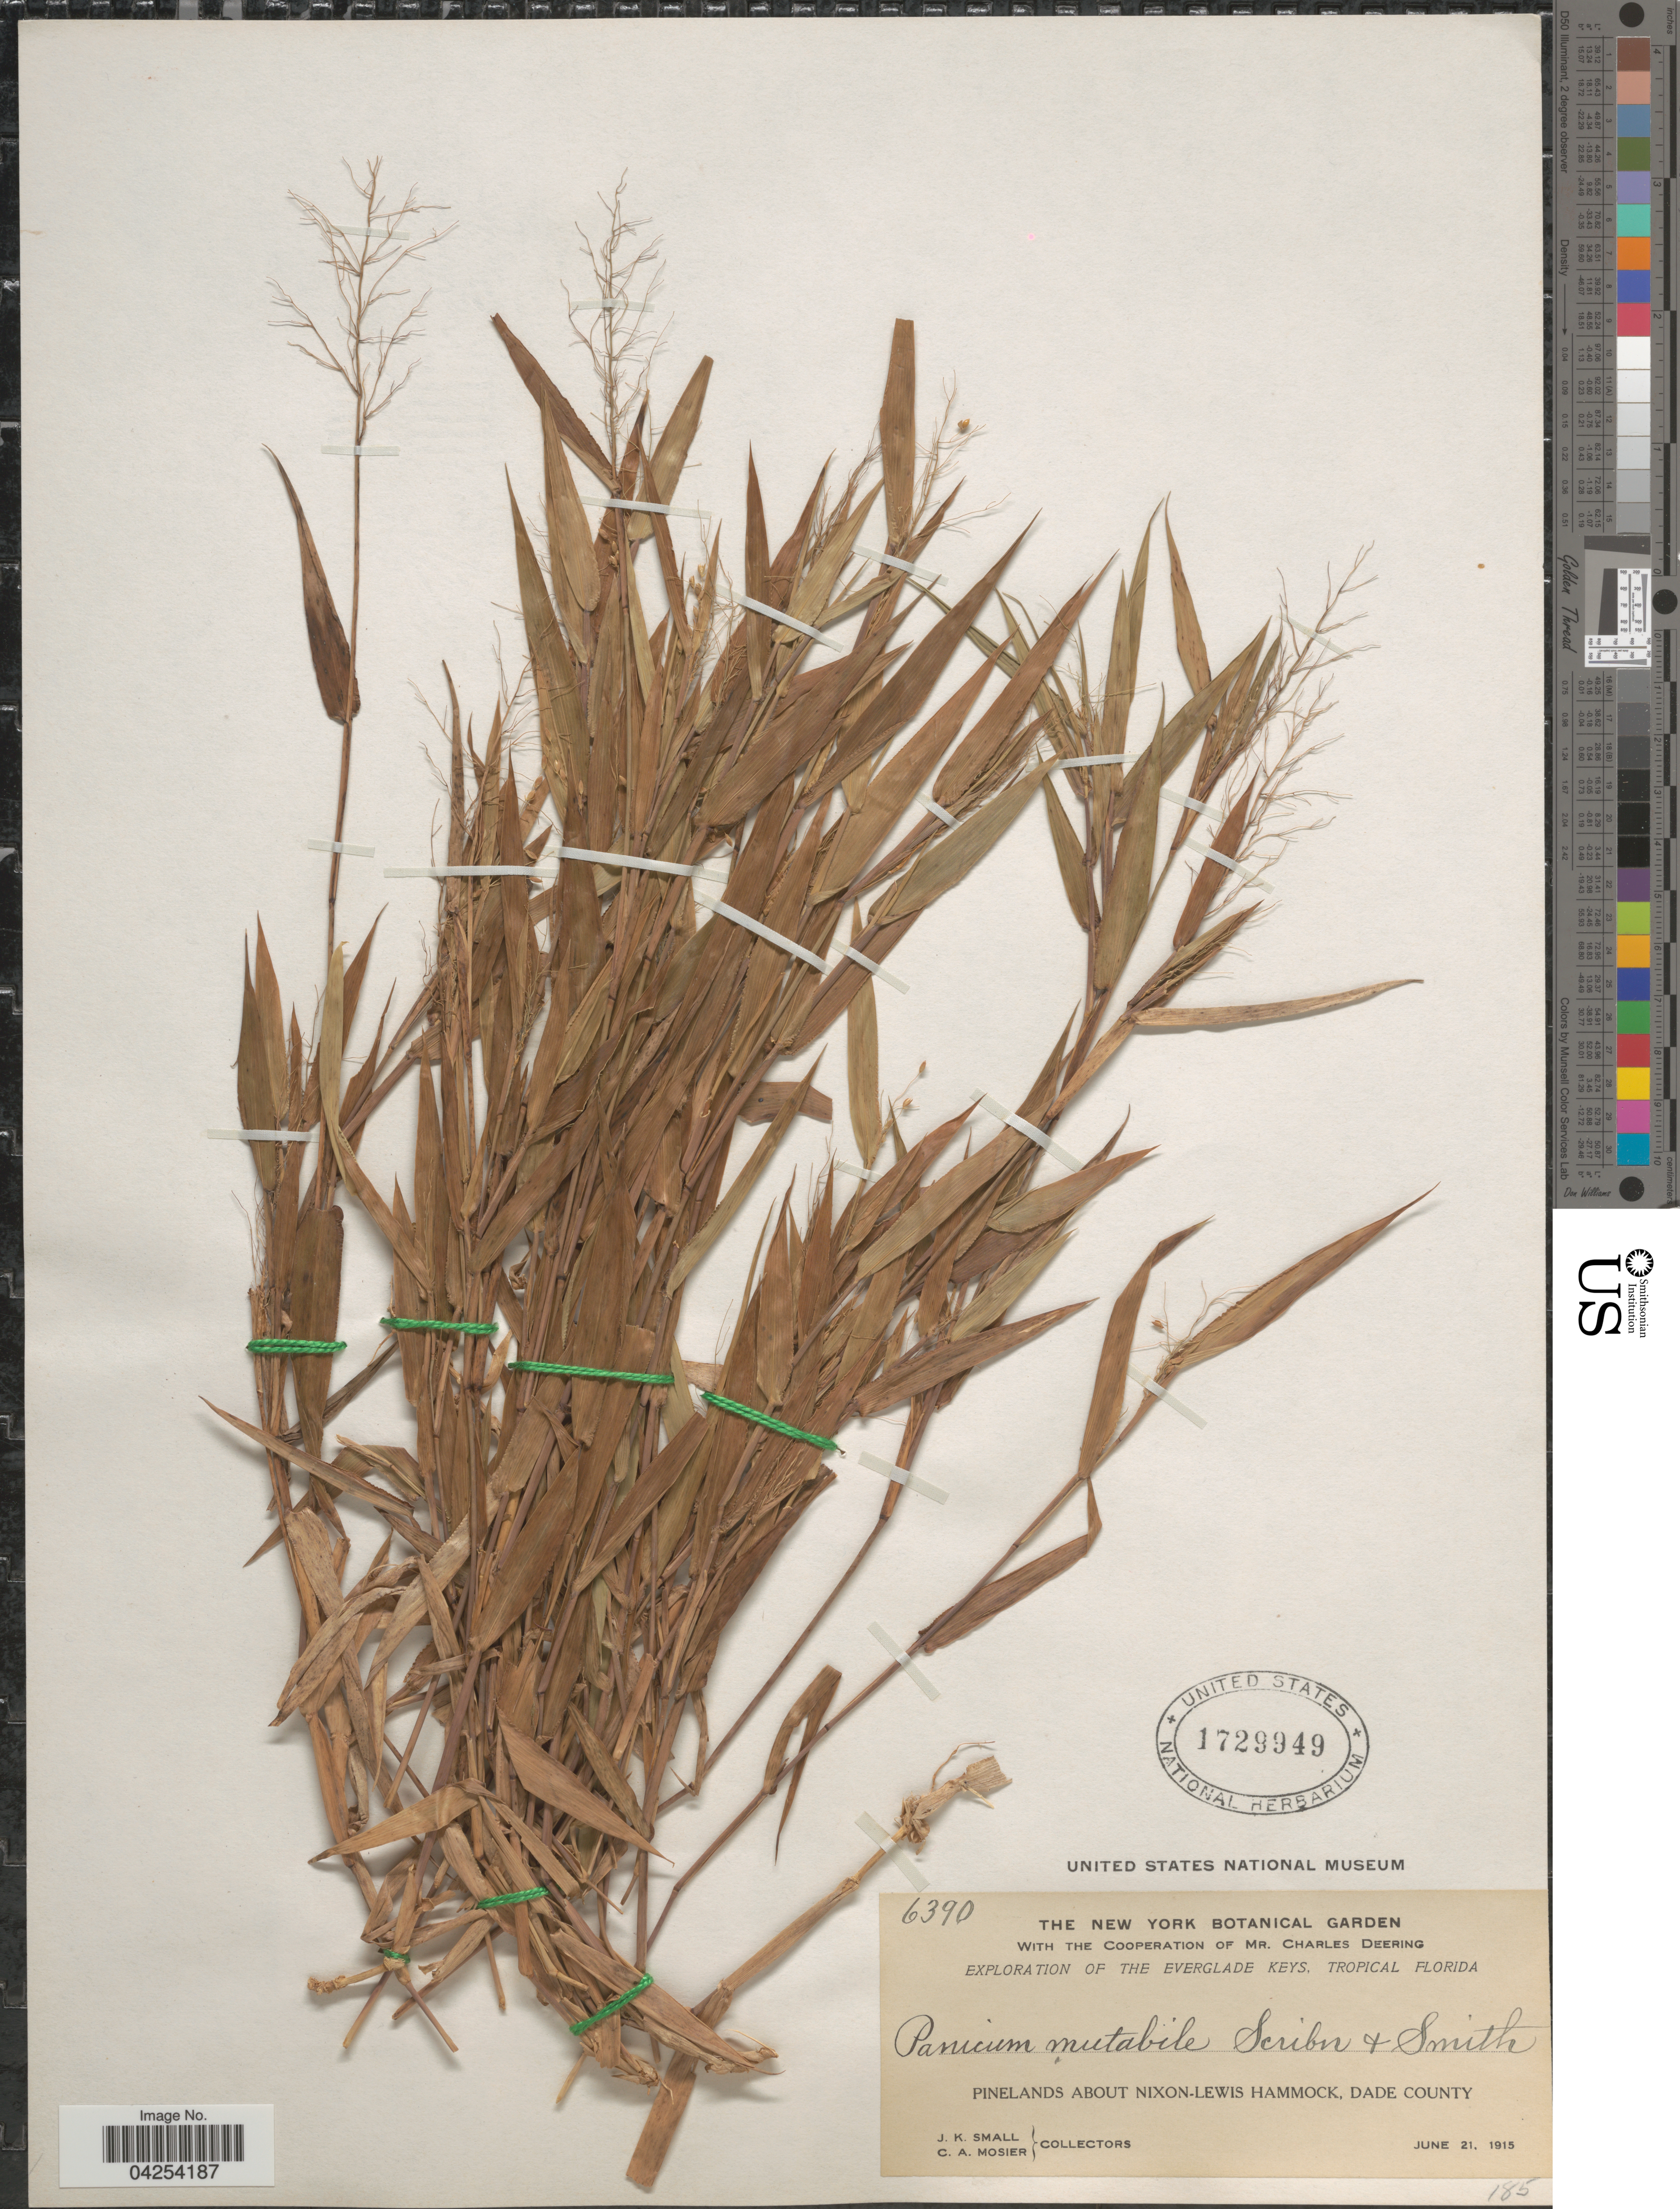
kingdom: Plantae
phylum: Tracheophyta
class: Liliopsida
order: Poales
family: Poaceae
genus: Dichanthelium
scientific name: Dichanthelium commutatum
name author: (Schult.) Gould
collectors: J. K. Small & C. A. Mosier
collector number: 6390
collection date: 1915-06-21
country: United States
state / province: Florida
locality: Exploration of the Everglades Keys, Tropical Florida. Pinelands about Nixon-Lewis hammock, Dade County.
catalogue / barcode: US 1729949